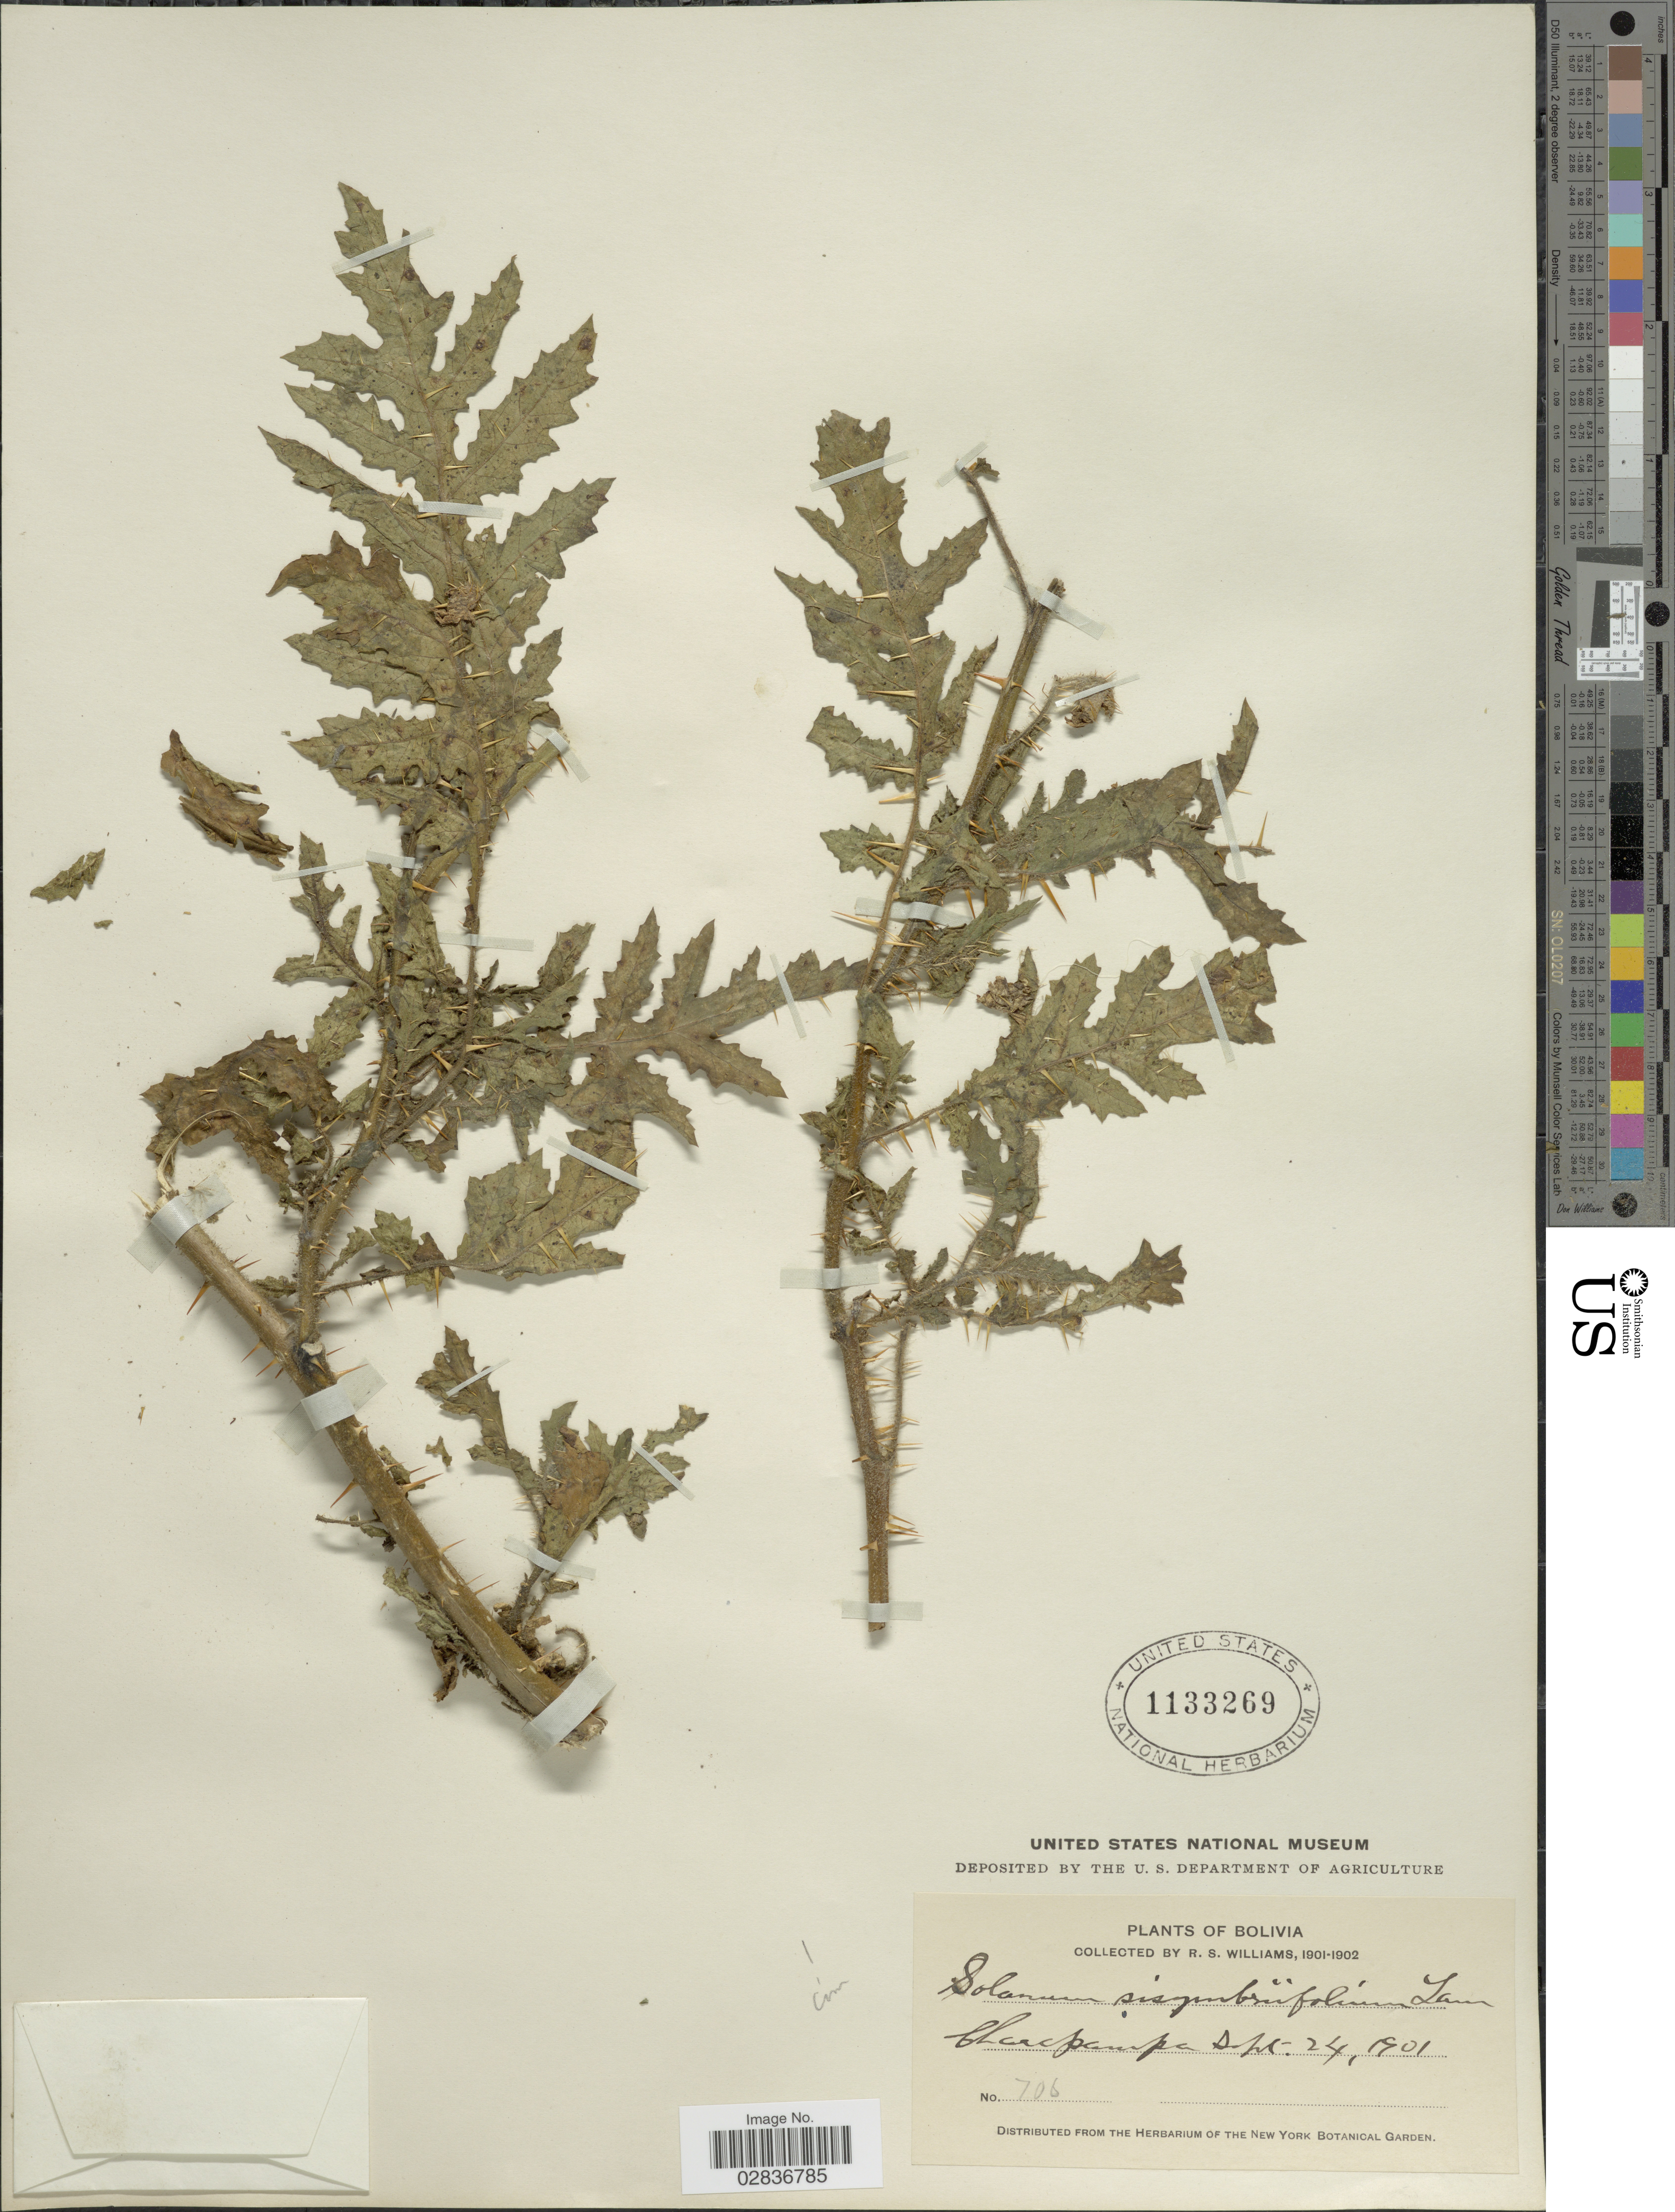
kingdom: Plantae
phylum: Tracheophyta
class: Magnoliopsida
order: Solanales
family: Solanaceae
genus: Solanum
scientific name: Solanum sisymbriifolium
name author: Lam.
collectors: R. S. Williams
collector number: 706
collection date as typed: Sep. 24, 1901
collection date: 1901-09-24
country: Bolivia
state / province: La Páz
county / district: Larecaja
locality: Charopampa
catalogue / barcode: US 1133269